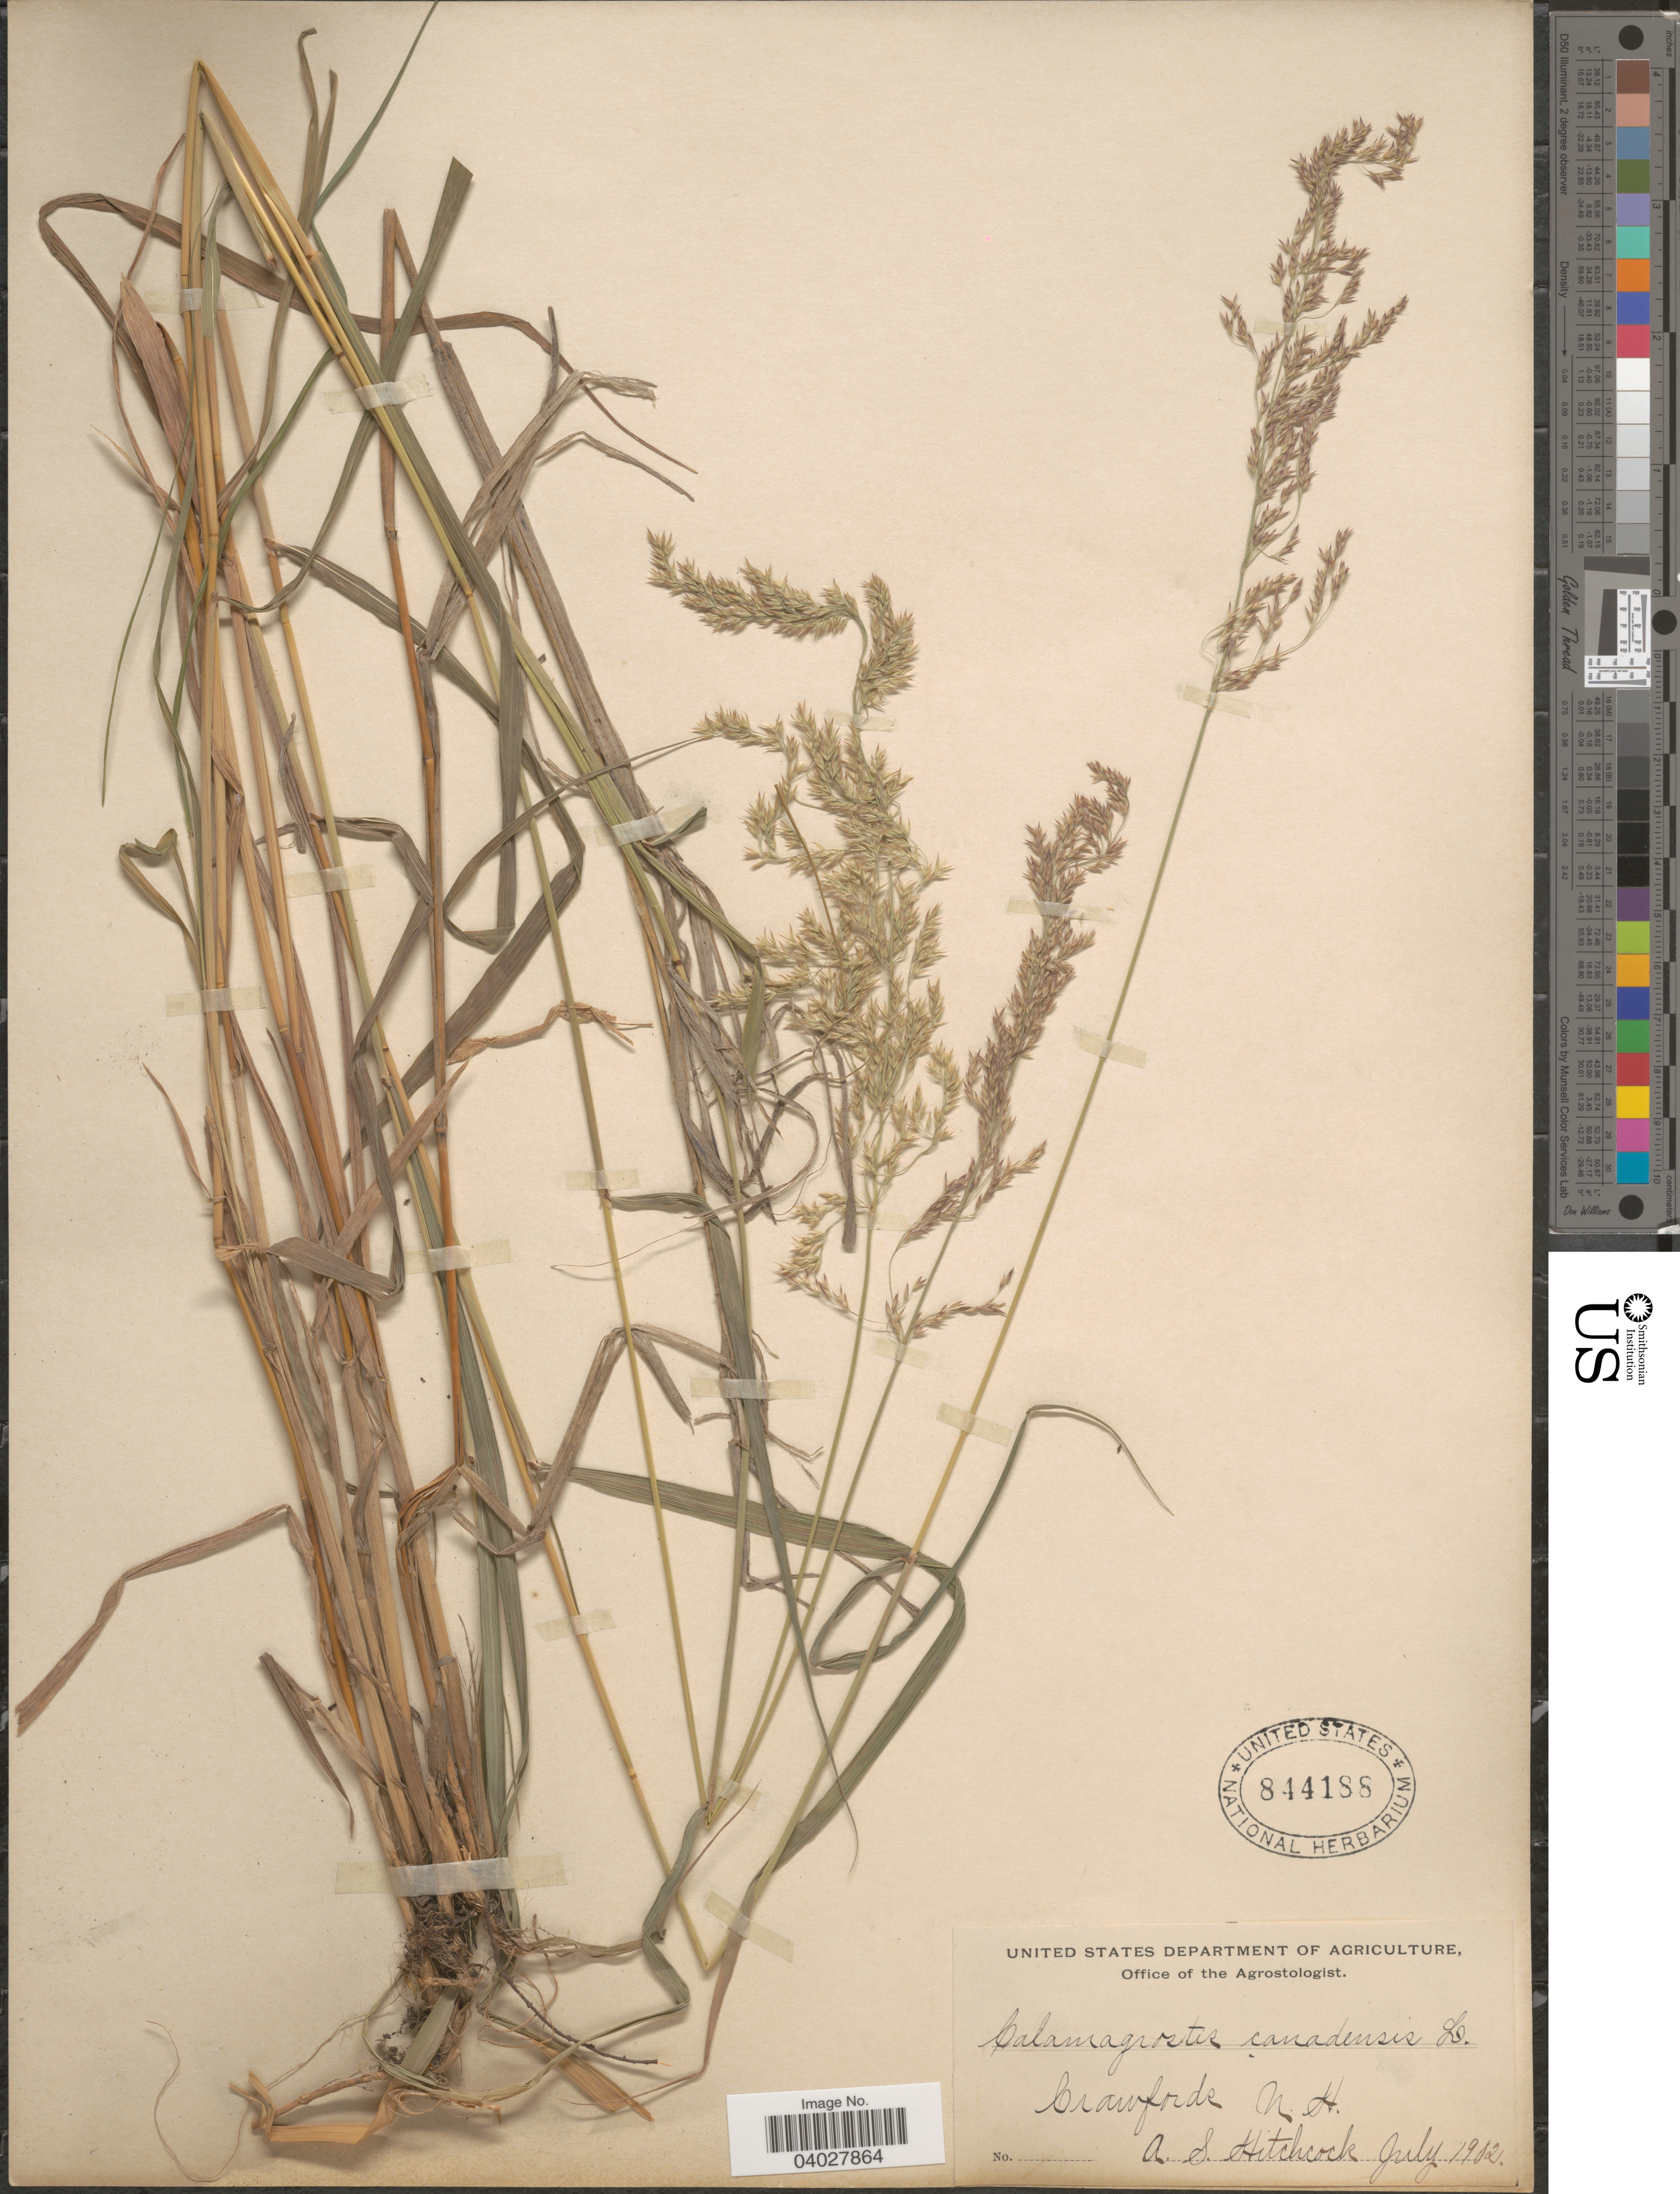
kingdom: Plantae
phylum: Tracheophyta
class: Liliopsida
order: Poales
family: Poaceae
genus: Calamagrostis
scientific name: Calamagrostis canadensis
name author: (Michx.) P. Beauv.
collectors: A. S. Hitchcock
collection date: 1902-07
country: United States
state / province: New Hampshire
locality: Crawfords.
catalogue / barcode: US 844188